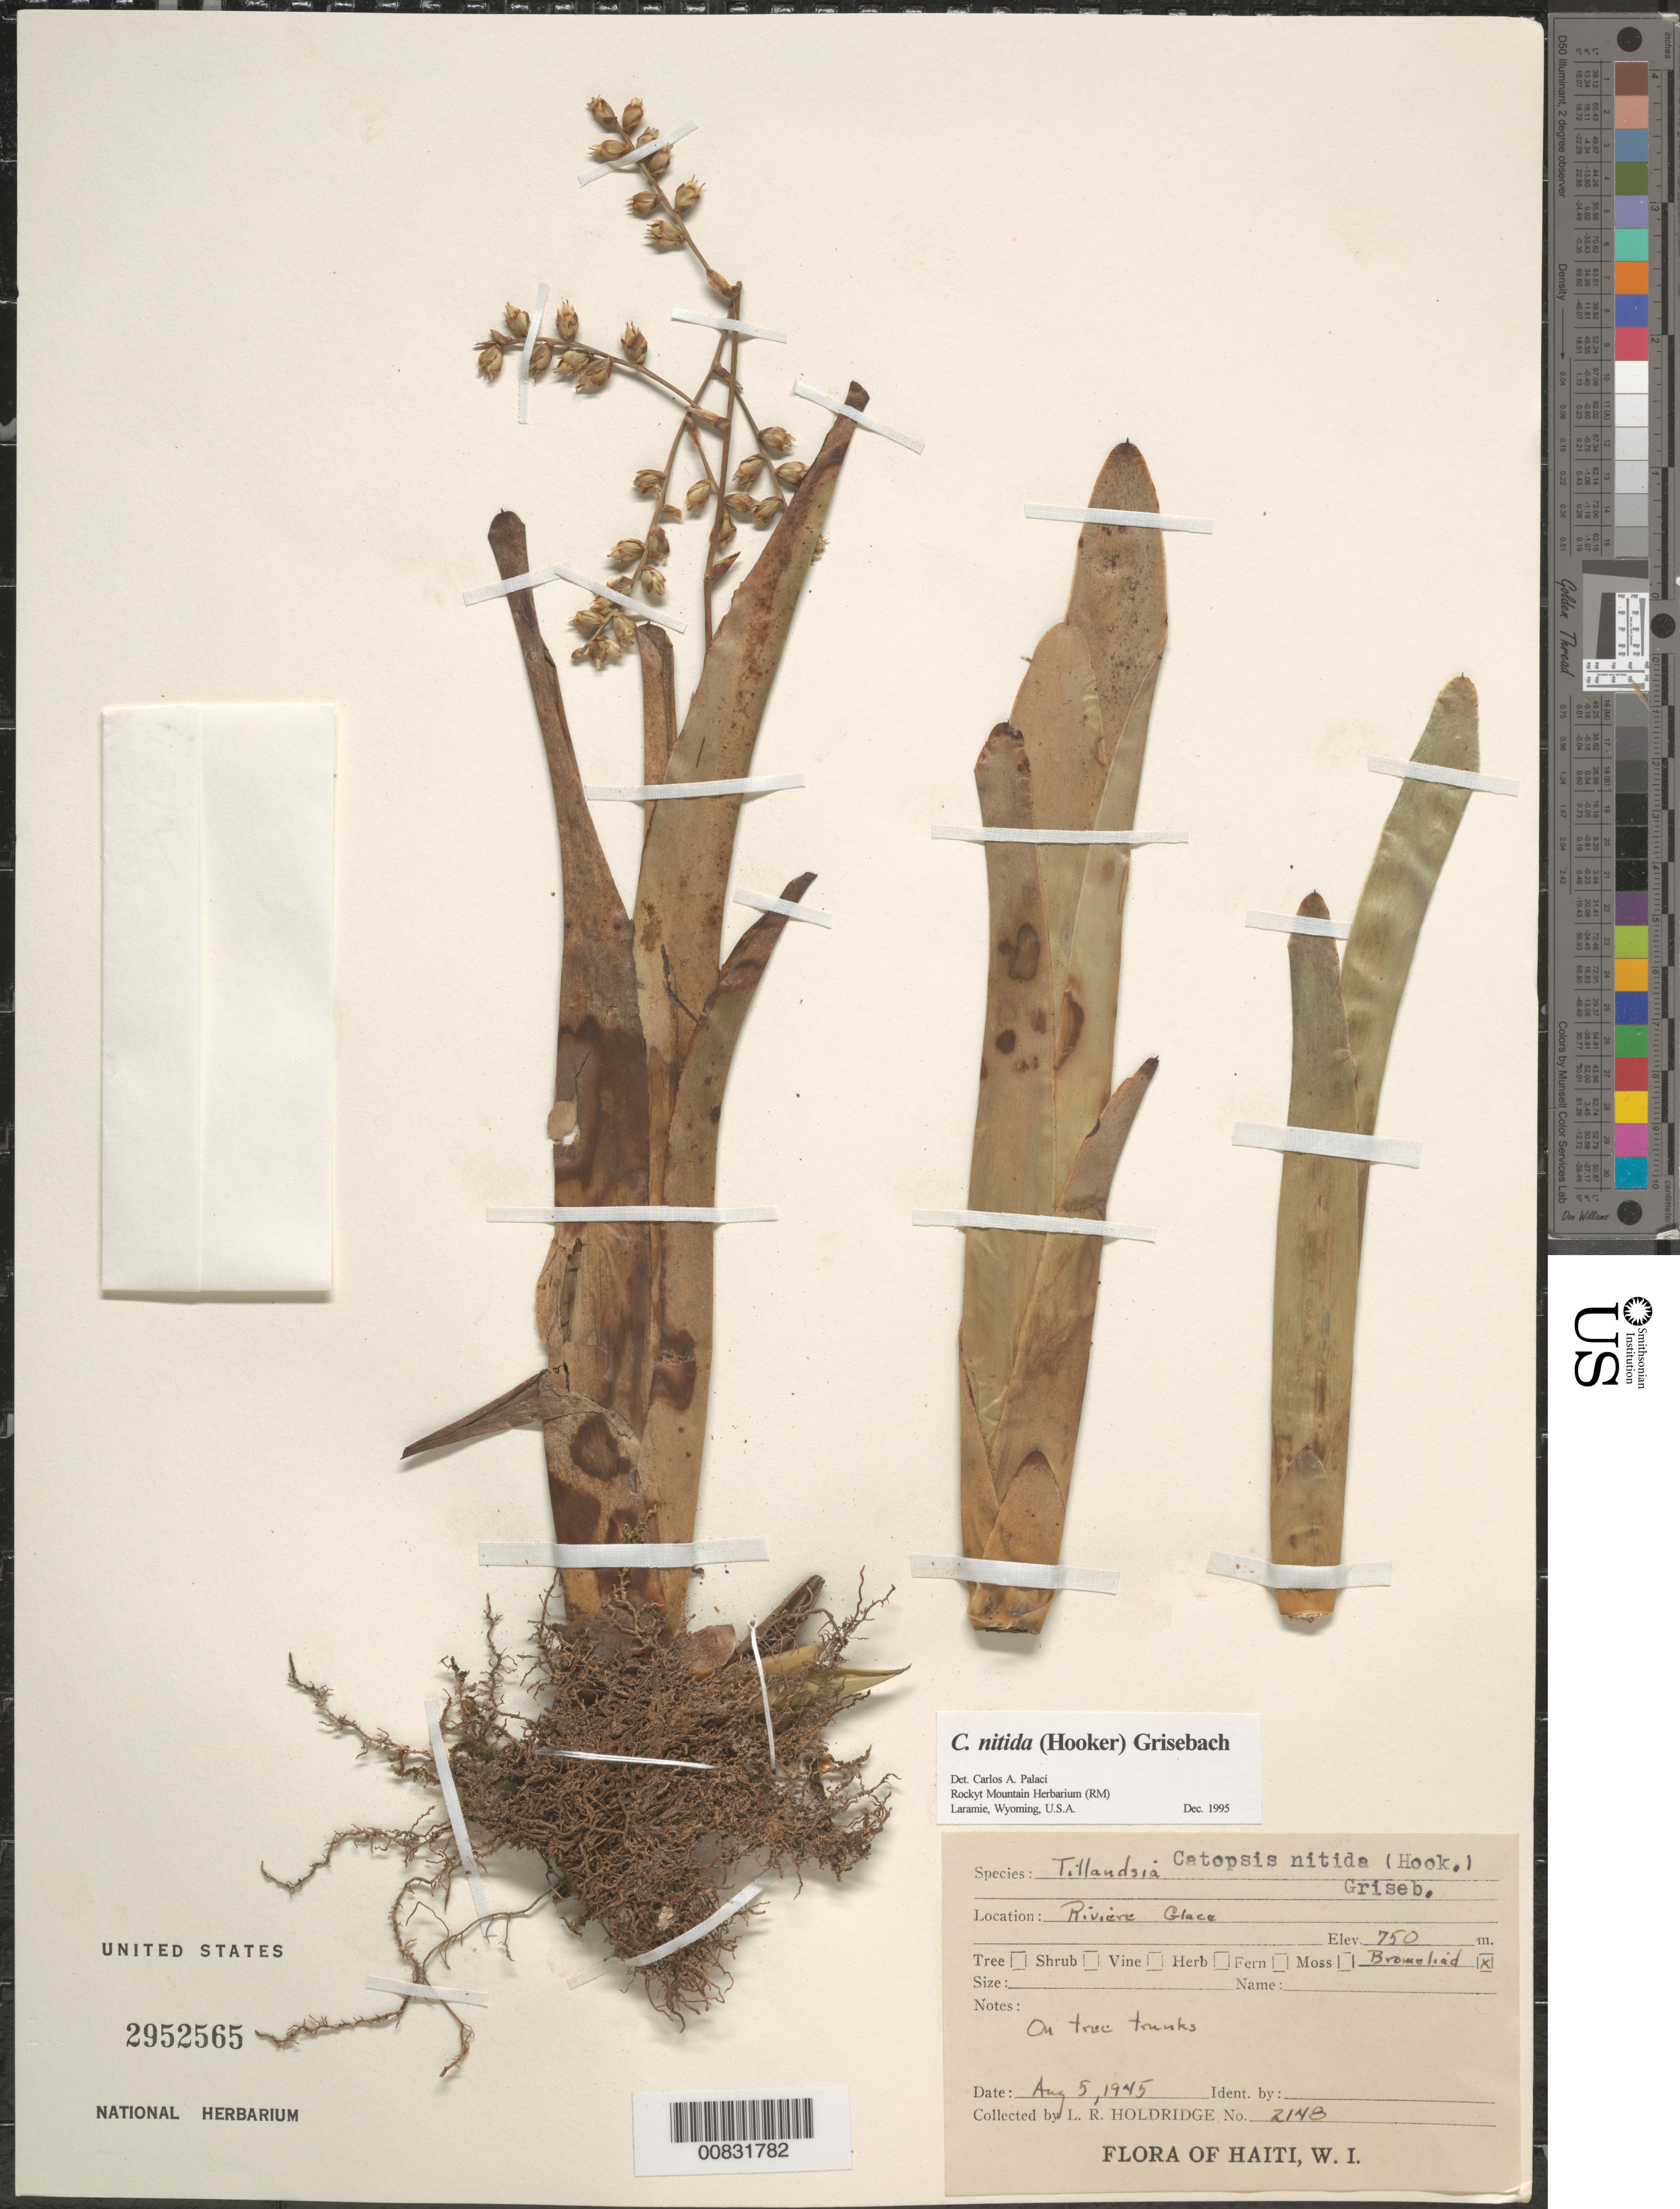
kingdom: Plantae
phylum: Tracheophyta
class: Liliopsida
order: Poales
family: Bromeliaceae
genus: Catopsis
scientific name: Catopsis nitida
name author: (Hook.) Griseb.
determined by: Palací, C. A., (RM), University of Wyoming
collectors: L. Holdridge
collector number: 2148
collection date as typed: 05 Aug 1945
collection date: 1945-08-05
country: Haiti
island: Hispaniola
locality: Rivière Glace.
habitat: On tree trunks.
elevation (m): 750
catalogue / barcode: US 2952565